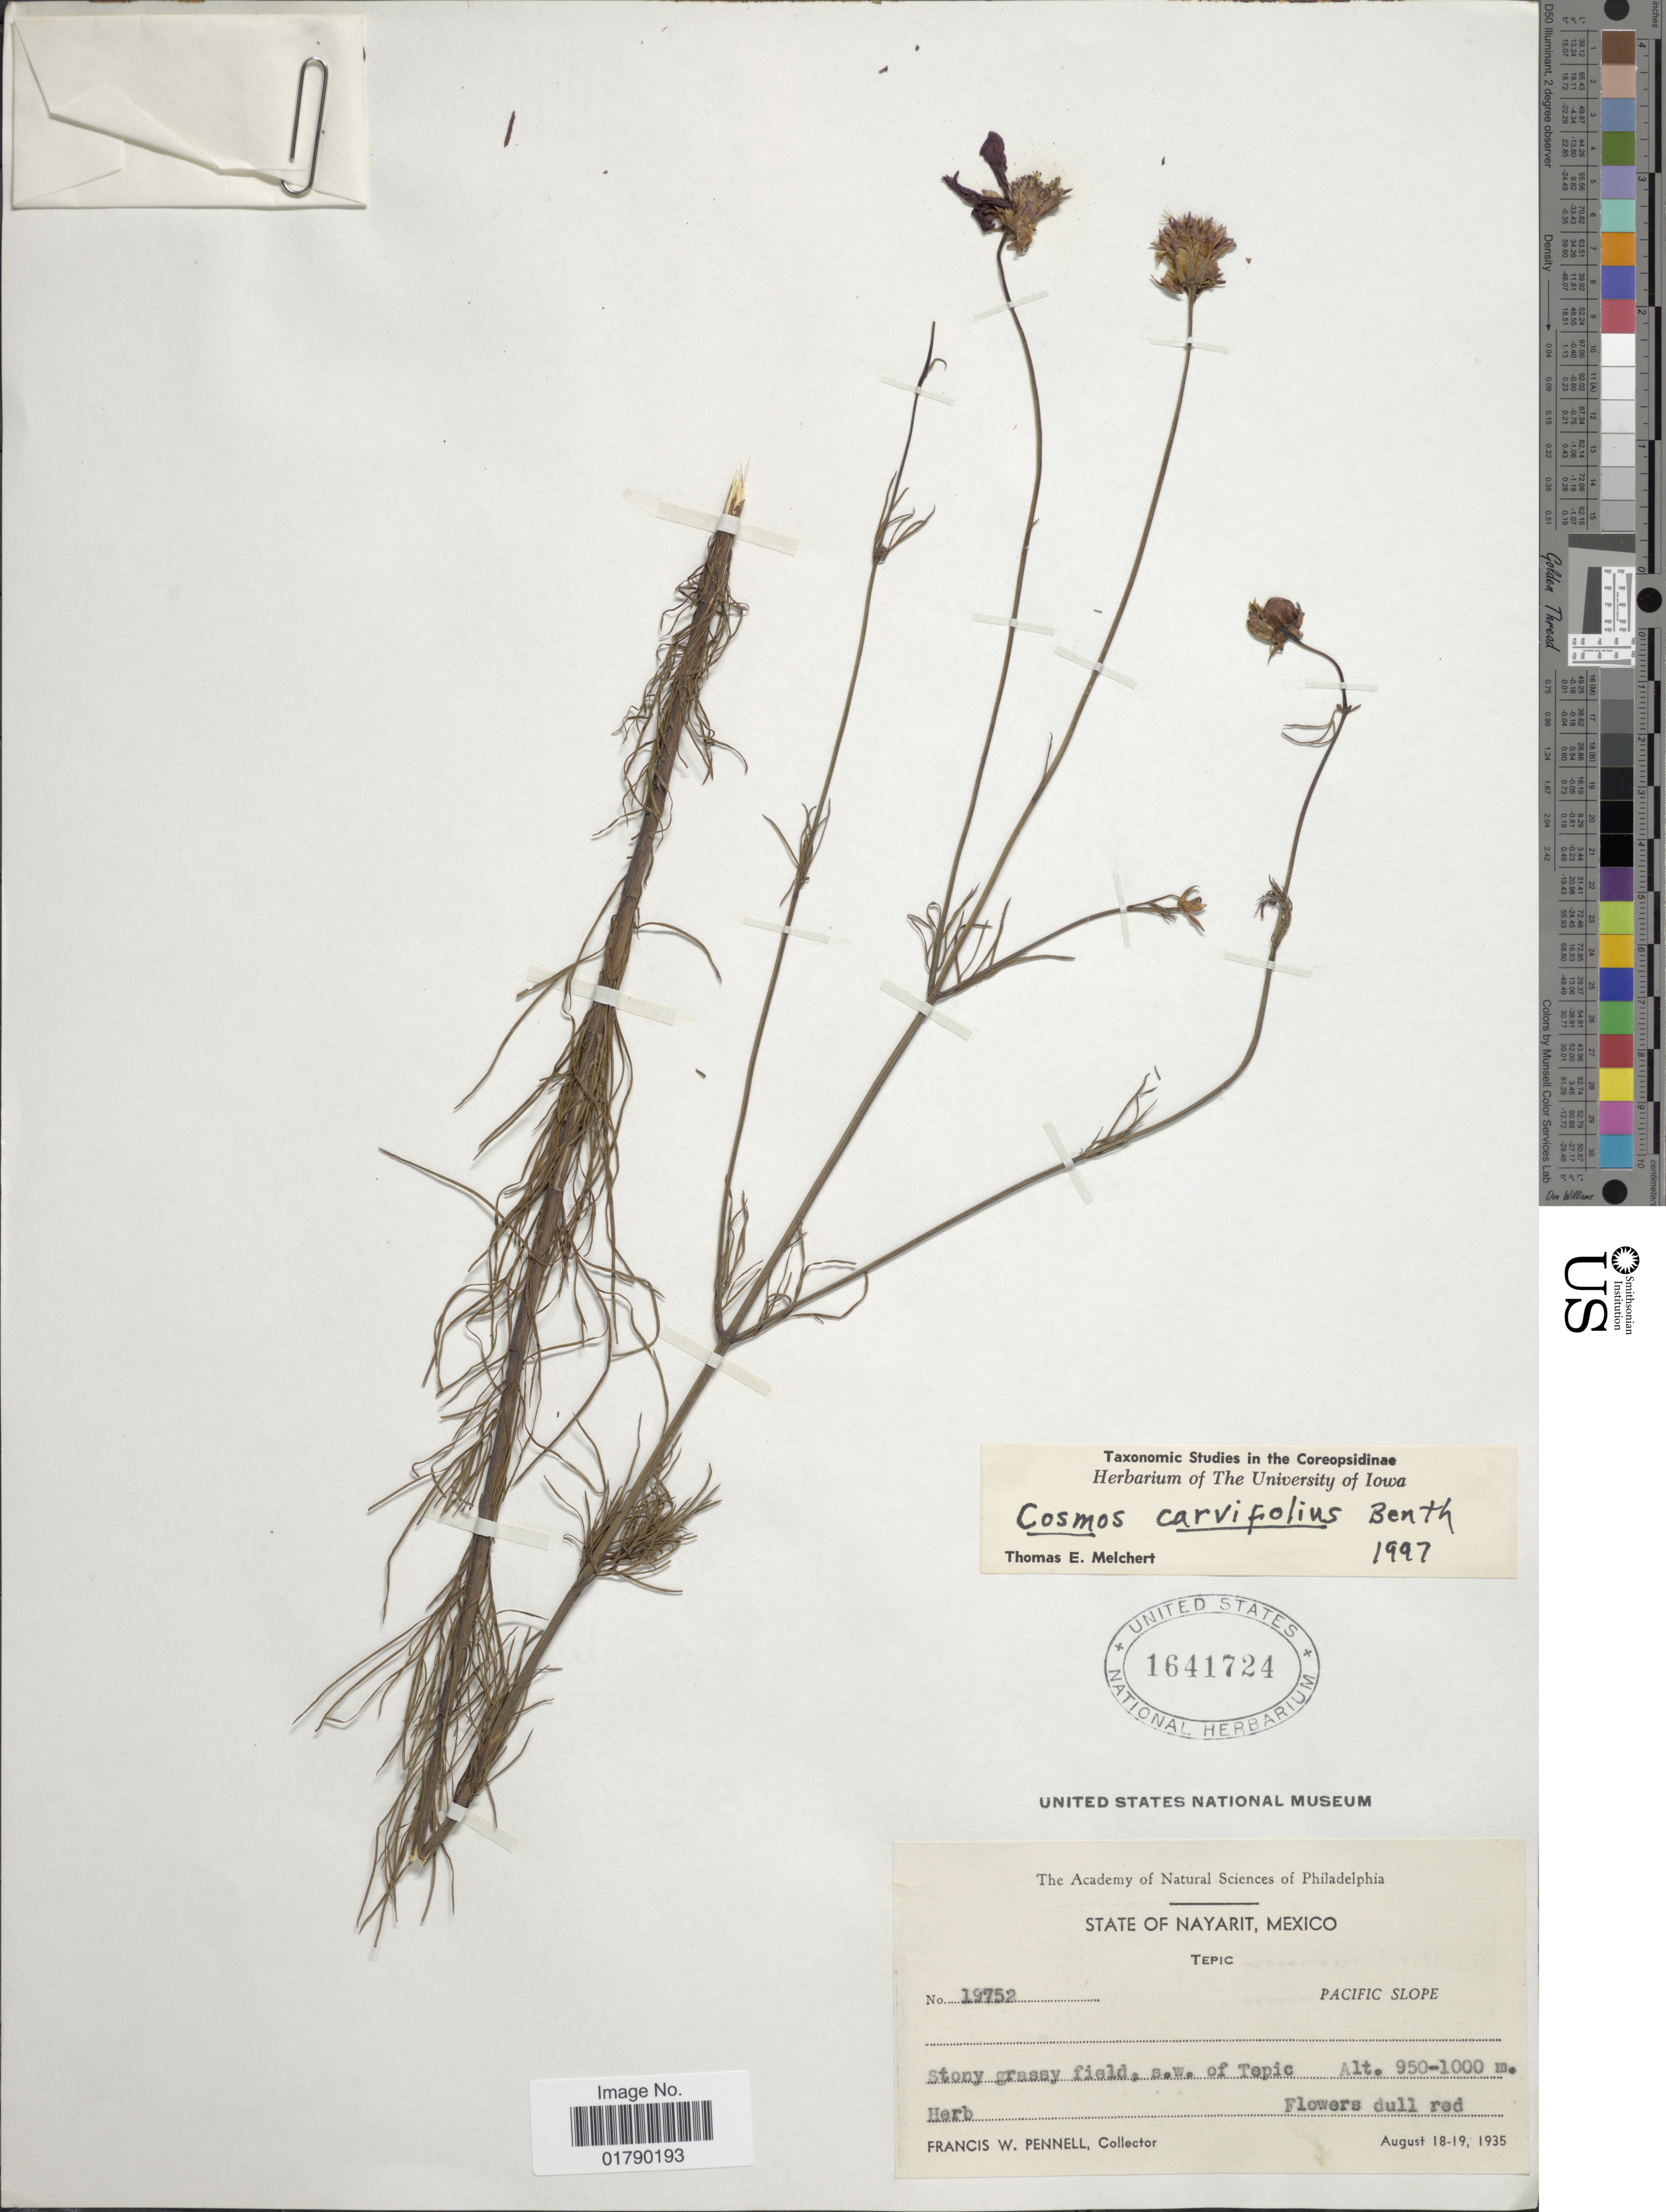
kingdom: Plantae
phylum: Tracheophyta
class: Magnoliopsida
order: Asterales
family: Asteraceae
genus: Cosmos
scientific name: Cosmos carvifolius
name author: Benth.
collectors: F. W. Pennell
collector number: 19752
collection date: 1935-08-18/1935-08-19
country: Mexico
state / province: Nayarit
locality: Tepic, Pacific Slope, s. w. of Tepic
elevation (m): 950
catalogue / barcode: US 1641724